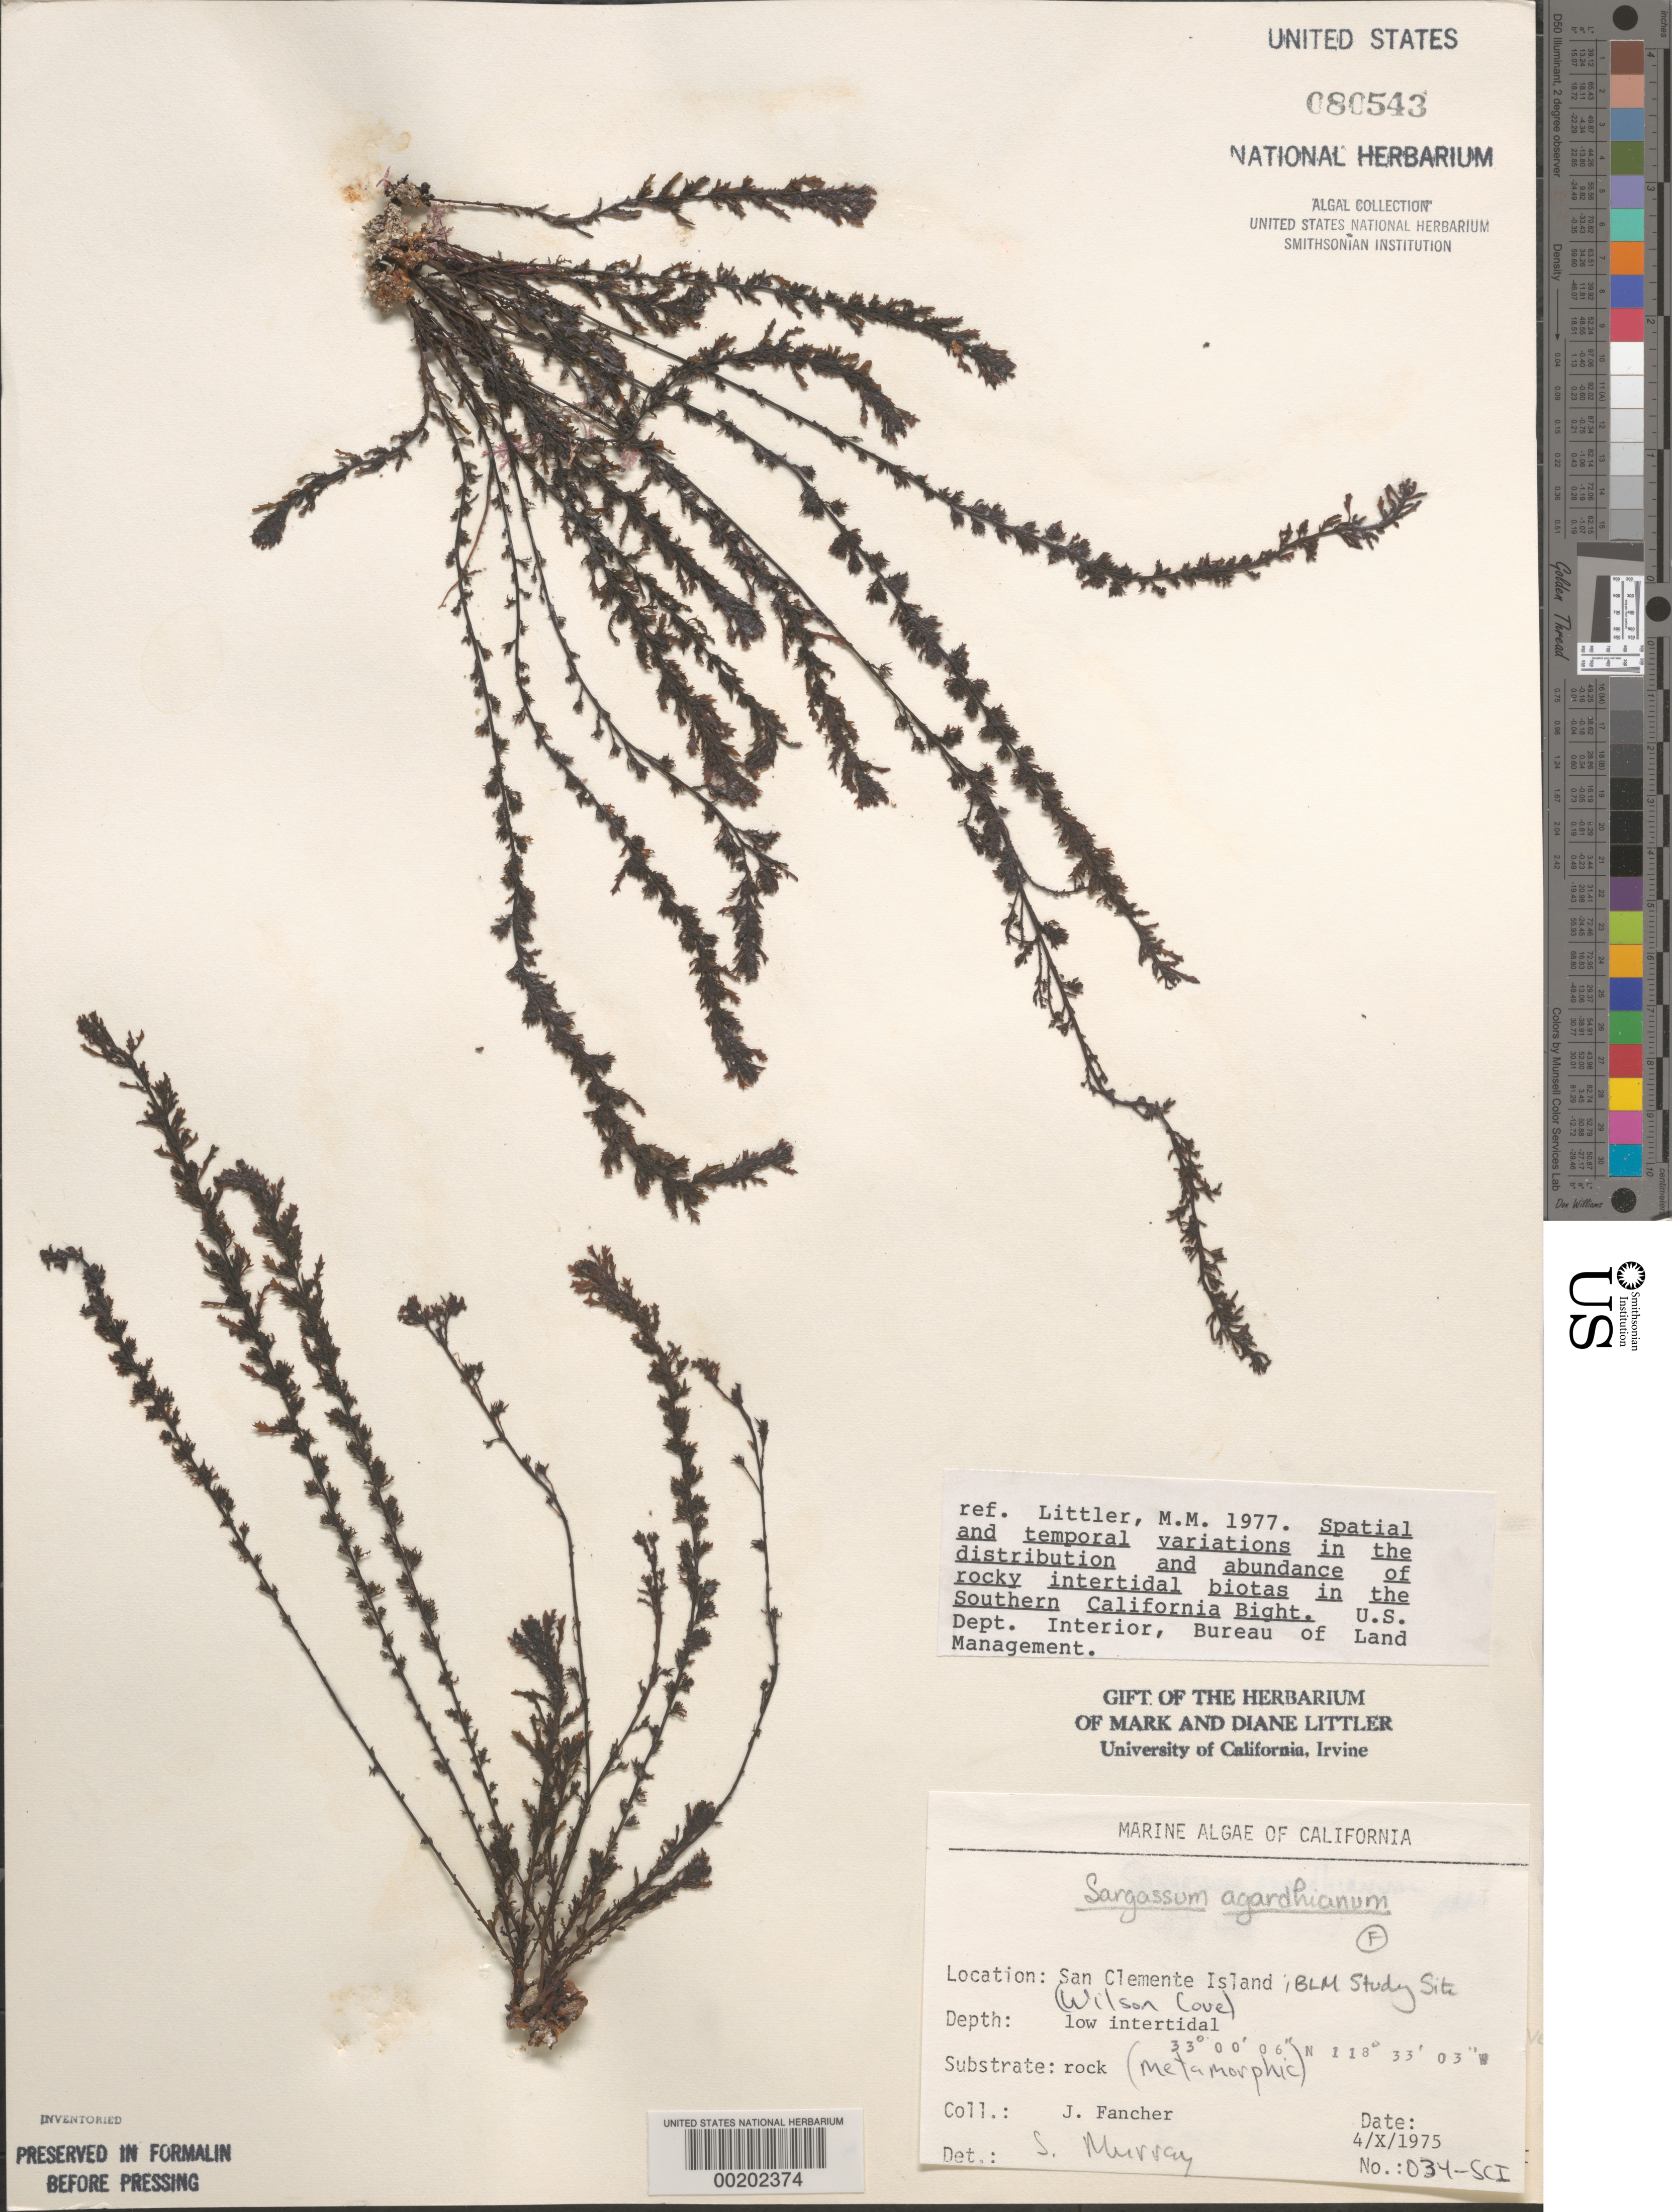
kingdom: Chromista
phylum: Ochrophyta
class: Phaeophyceae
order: Fucales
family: Sargassaceae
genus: Sargassum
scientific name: Sargassum agardhianum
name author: Farl. in J. Agardh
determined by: Murray, S. N.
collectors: J. Fancher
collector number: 034-sci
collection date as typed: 04 Oct 1975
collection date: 1975-10-04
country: United States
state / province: California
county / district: Los Angeles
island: San Clemente Island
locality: Wilson Cove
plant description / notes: BLM-SOCALBIGHT Rocky Intertidal Survey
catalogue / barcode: US 80543